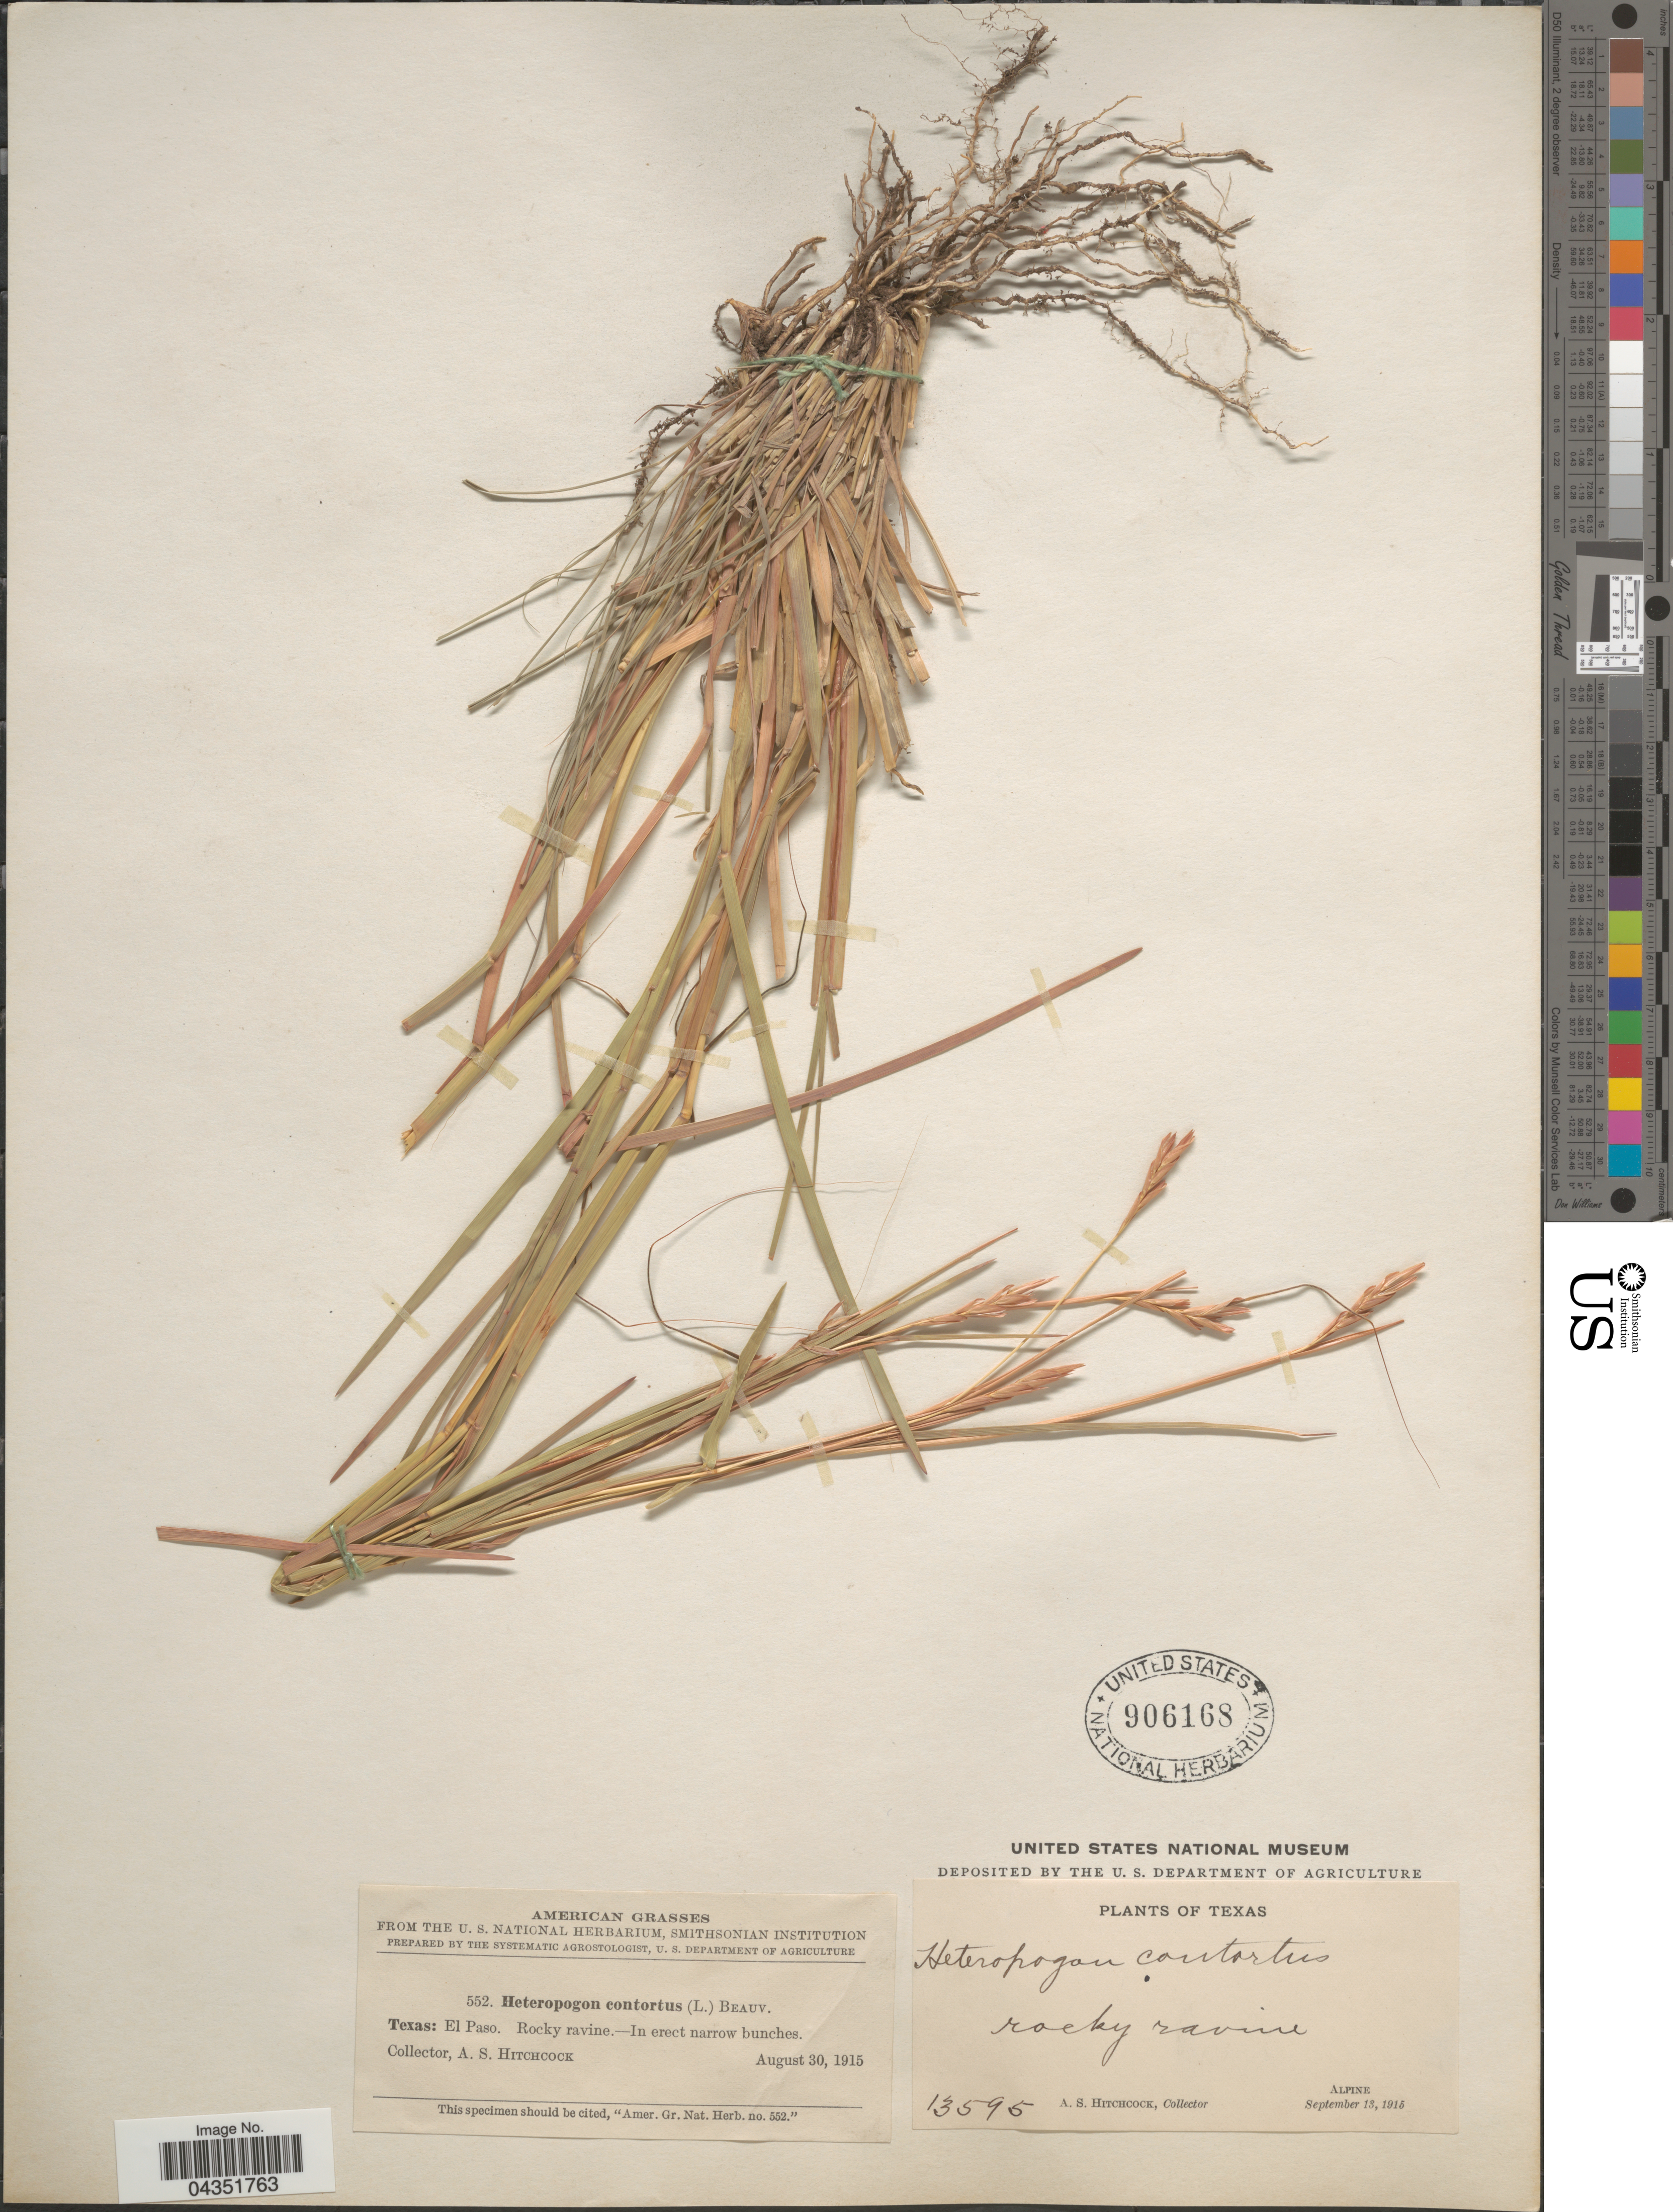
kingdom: Plantae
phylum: Tracheophyta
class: Liliopsida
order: Poales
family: Poaceae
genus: Heteropogon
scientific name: Heteropogon contortus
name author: (L.) P. Beauv. ex Roem. & Schult.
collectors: A. S. Hitchcock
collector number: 13595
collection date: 1915-09-13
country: United States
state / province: Texas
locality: Alpine. El Paso.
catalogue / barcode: US 906168